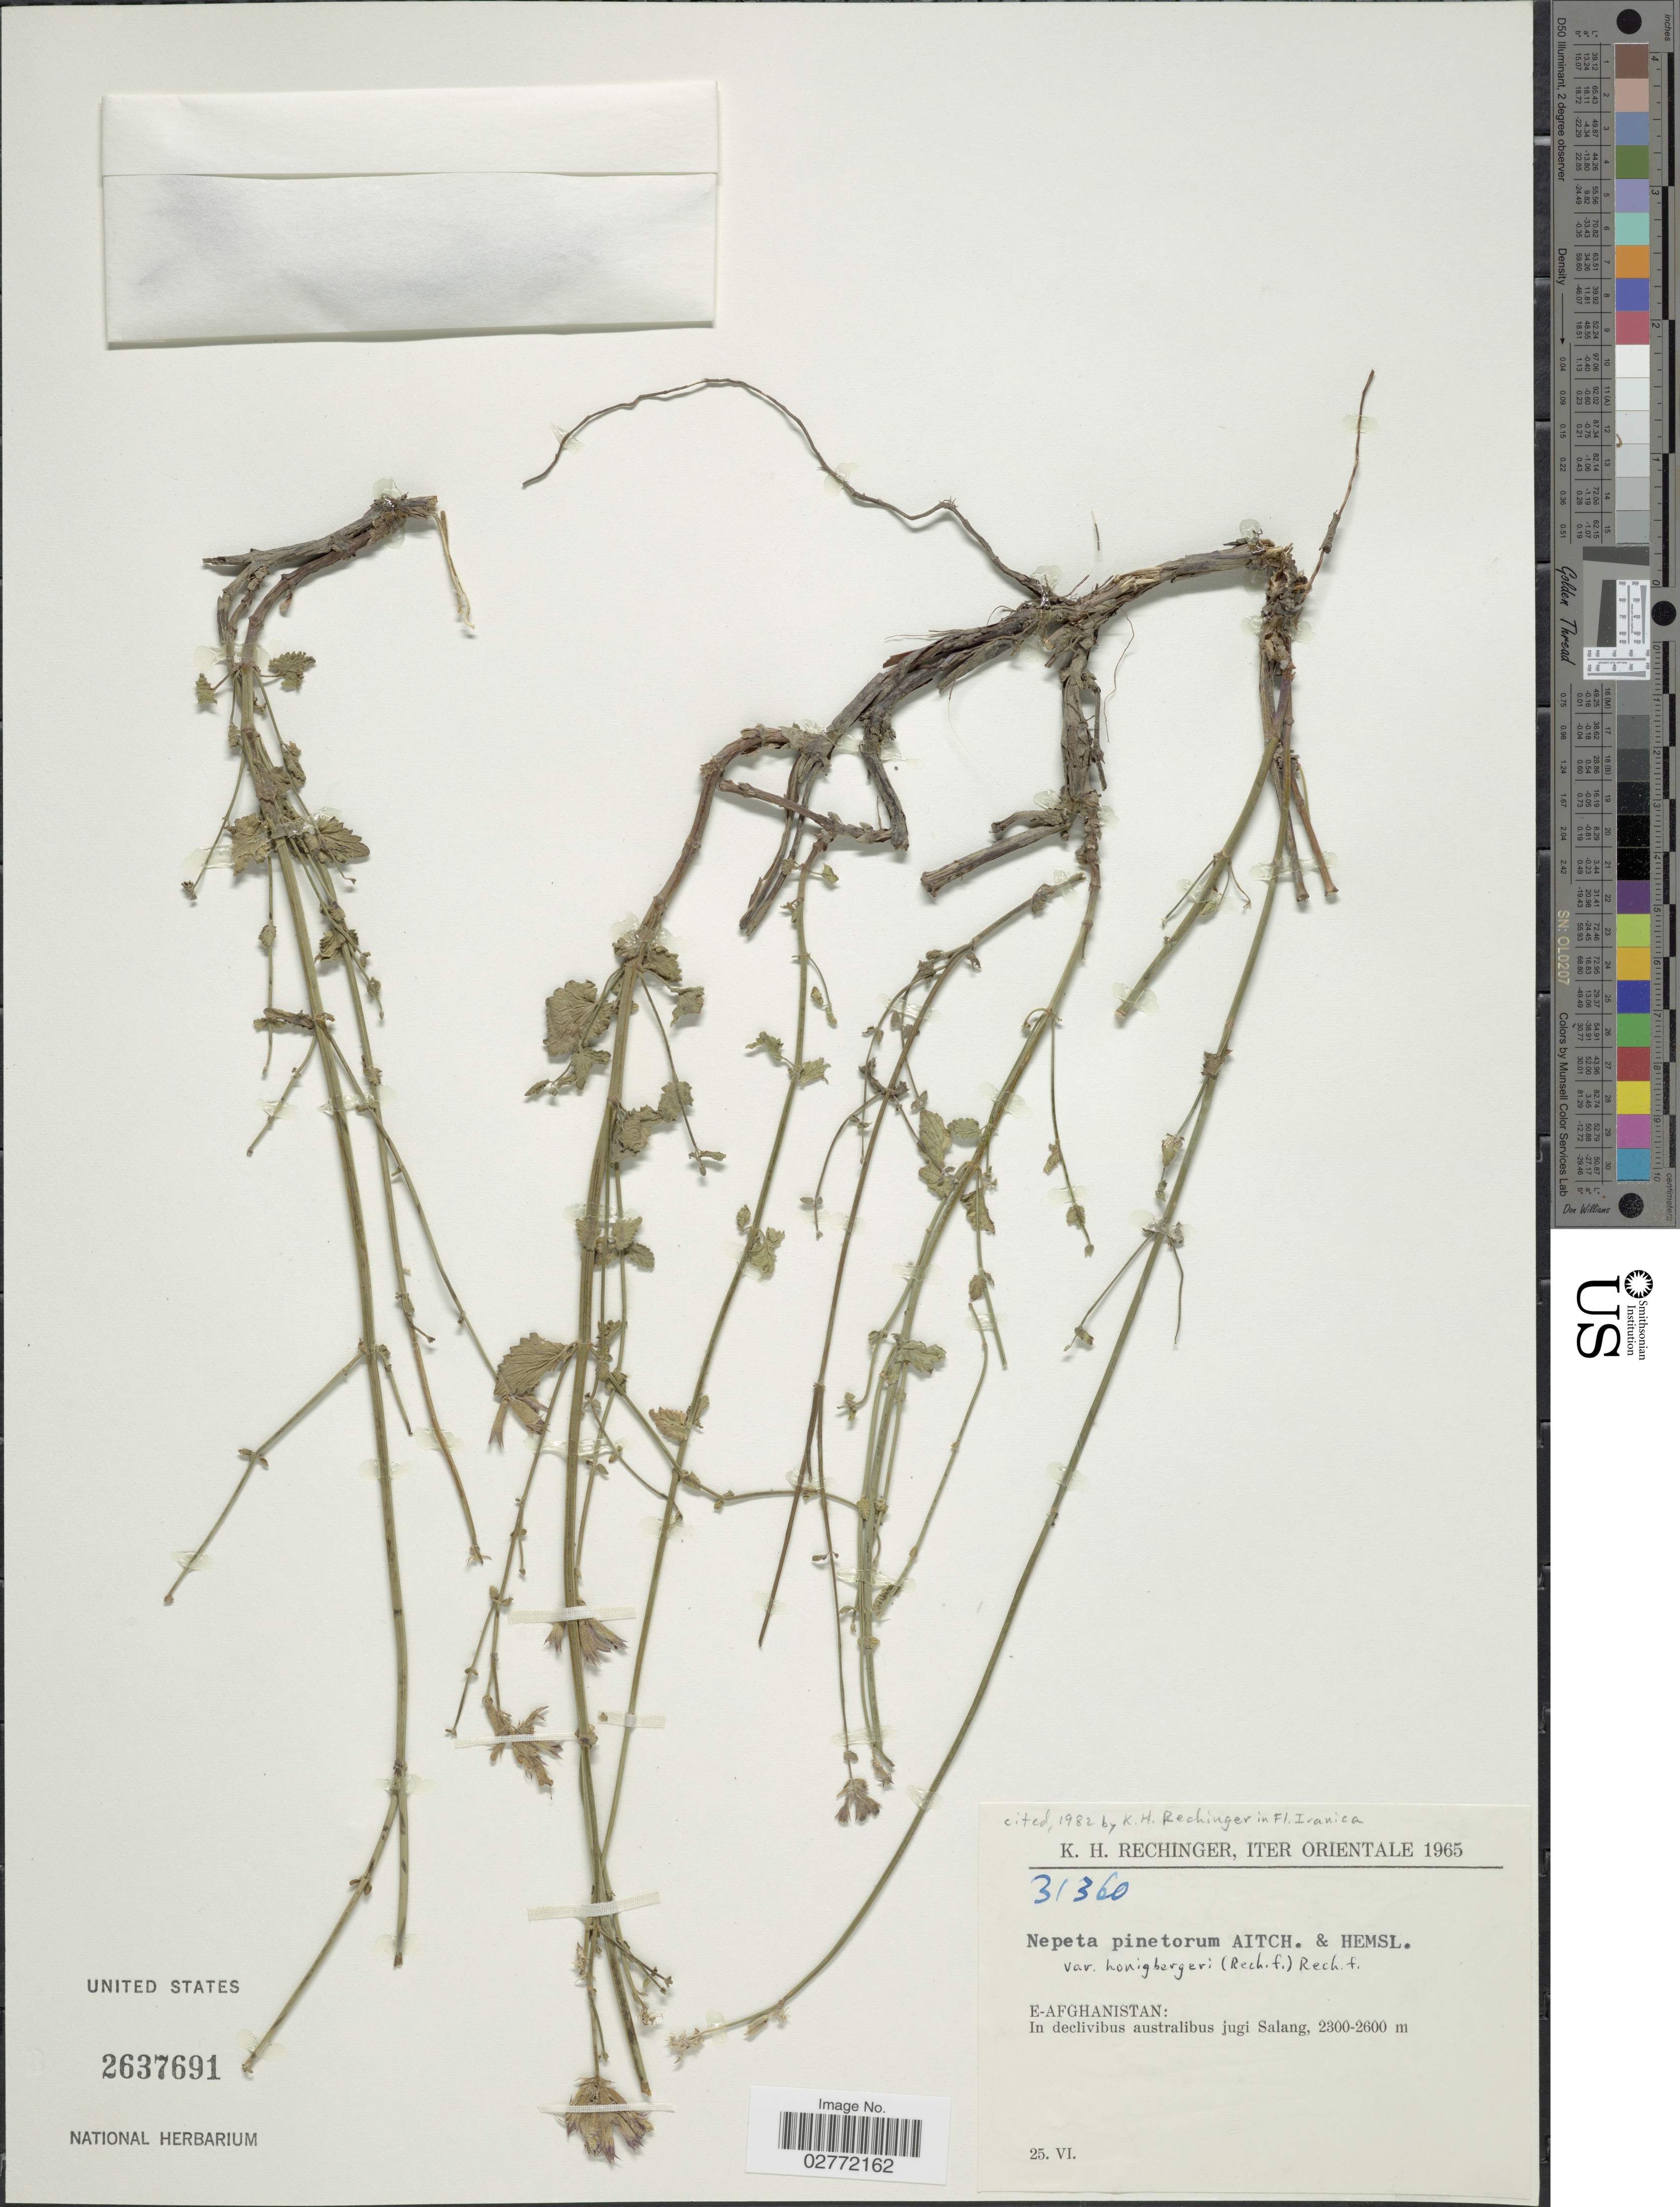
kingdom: Plantae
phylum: Tracheophyta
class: Magnoliopsida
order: Lamiales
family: Lamiaceae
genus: Nepeta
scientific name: Nepeta pinetorum var. honigbergeri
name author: (Rech. f.) Rech. f.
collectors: K. H. Rechinger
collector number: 31360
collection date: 1965-06-25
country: Afghanistan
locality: Iter Orientale, E-Afghanistan, In declivibus australibus jugi Salang.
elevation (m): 2300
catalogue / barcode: US 2637691